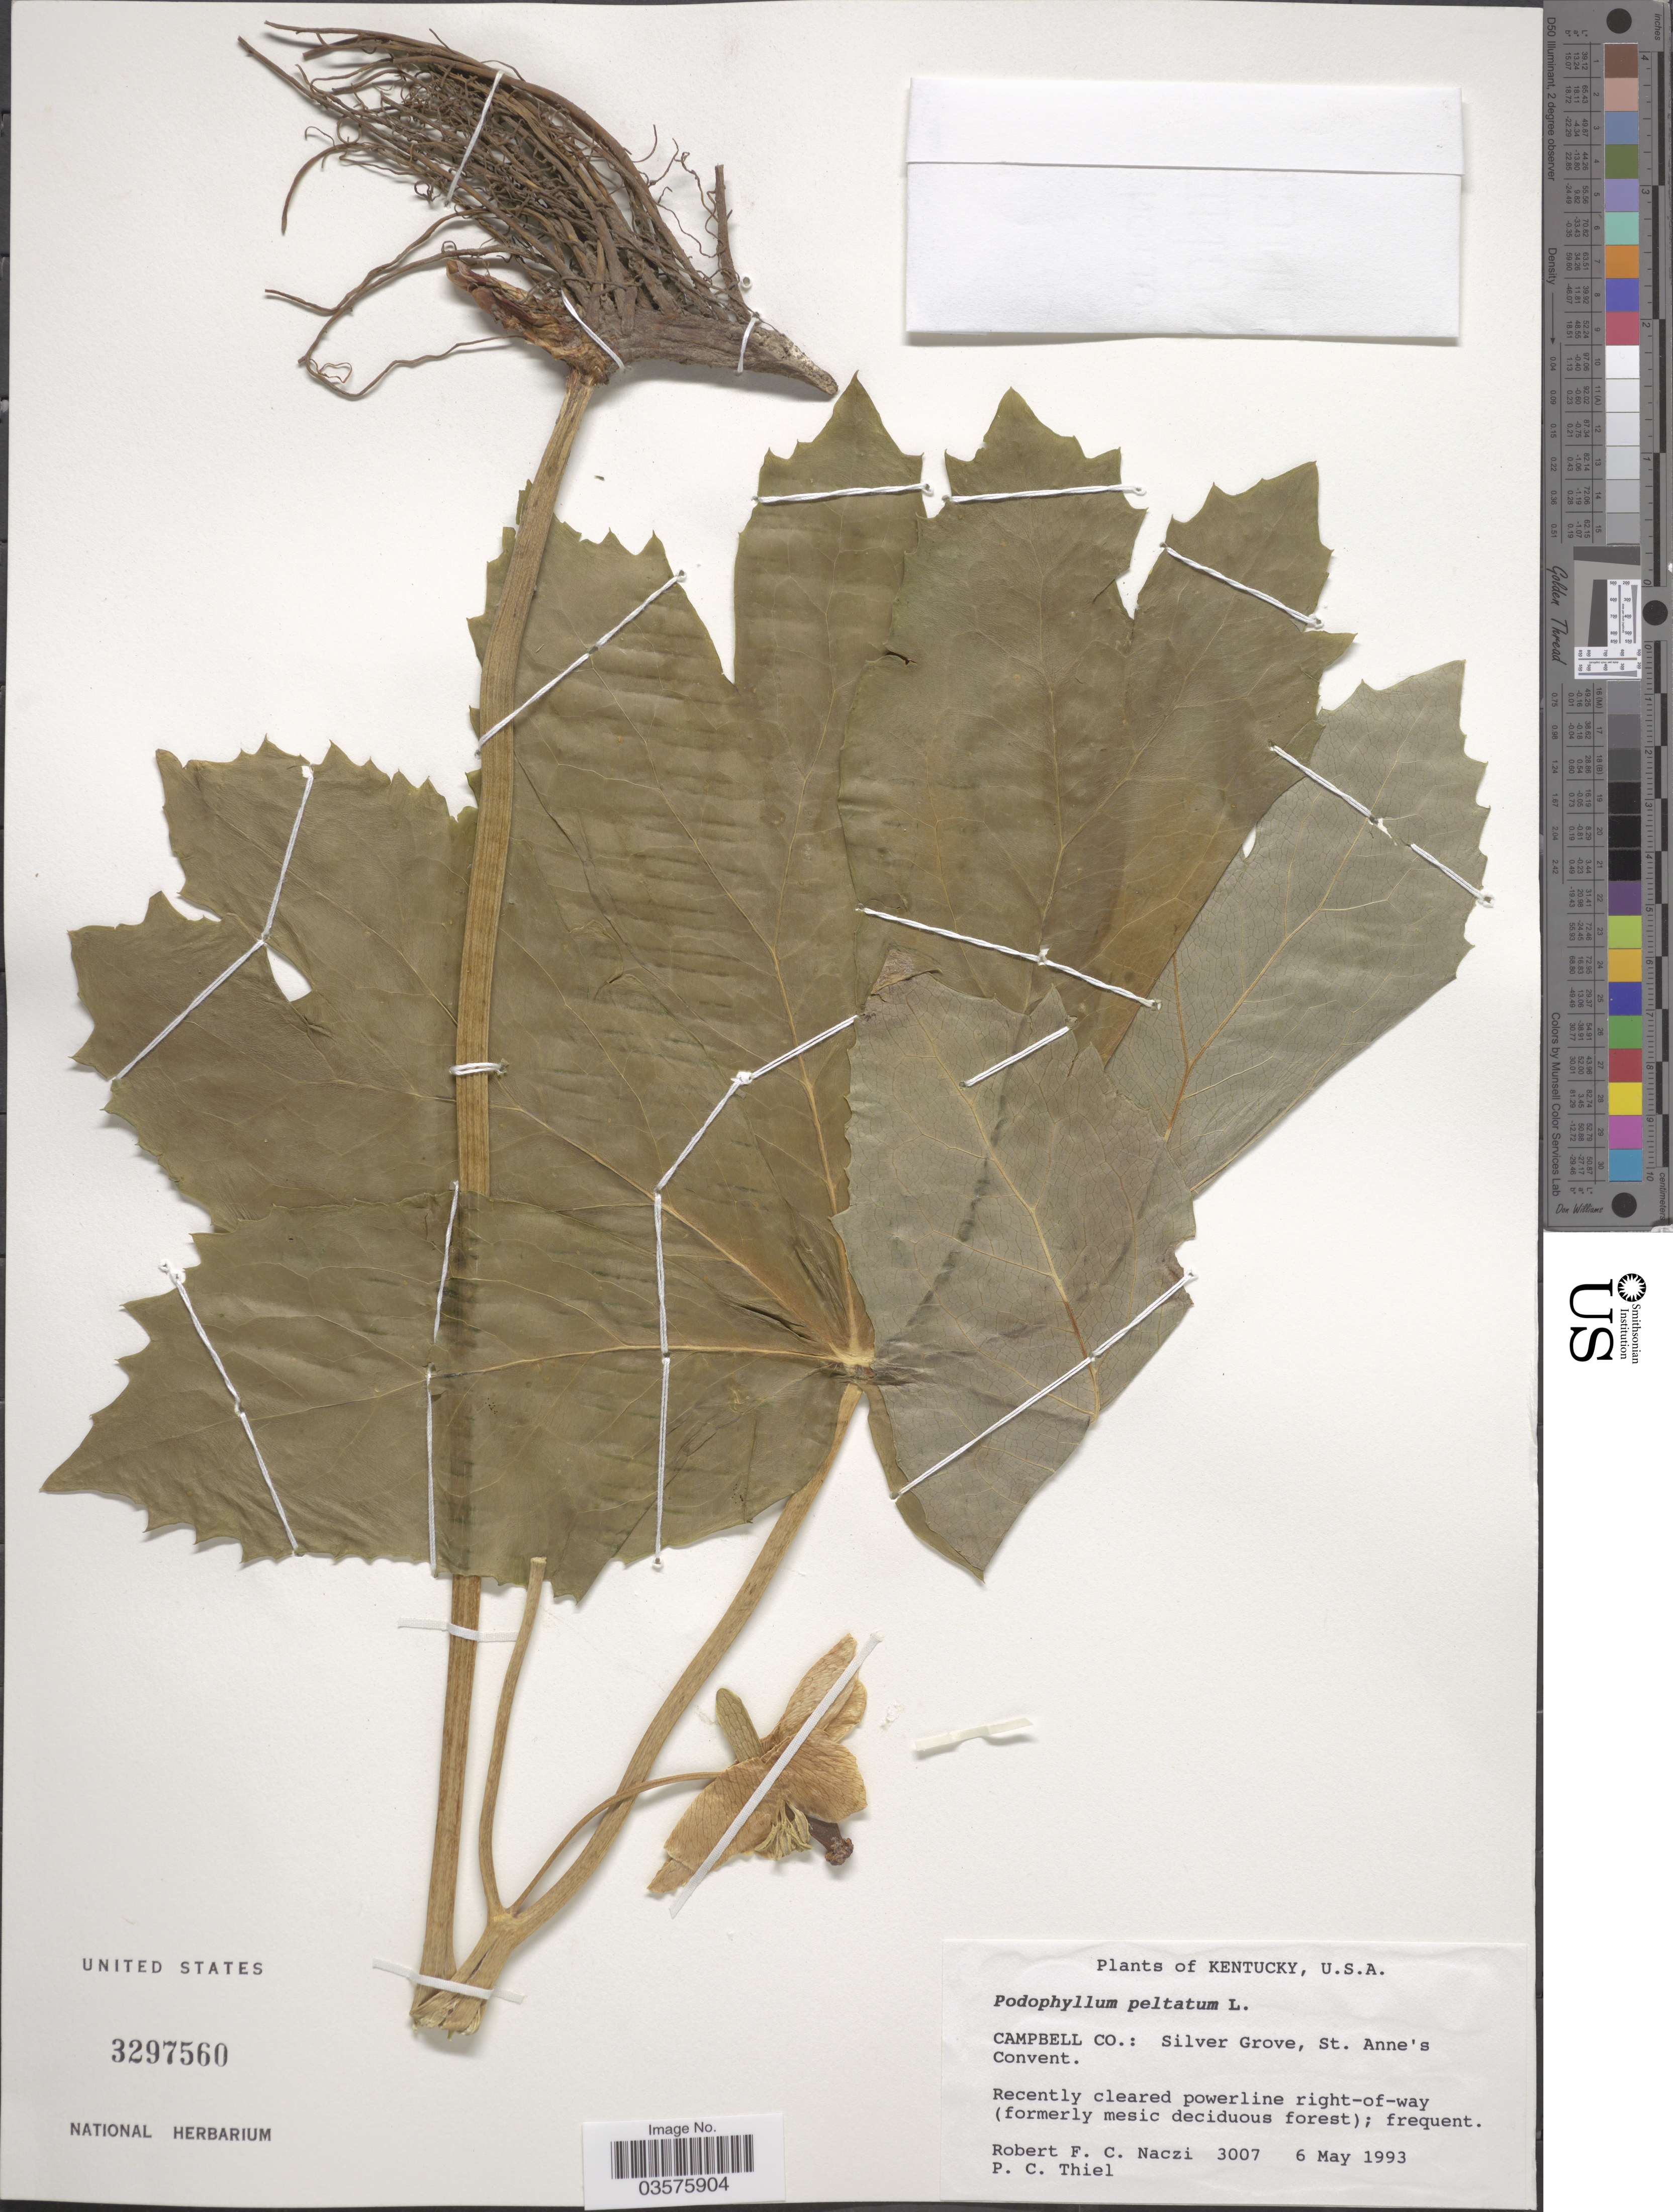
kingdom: Plantae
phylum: Tracheophyta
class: Magnoliopsida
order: Ranunculales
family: Berberidaceae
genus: Podophyllum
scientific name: Podophyllum peltatum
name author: L.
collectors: R. F. C. Naczi & P. Thiel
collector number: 3007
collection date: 1993-05-06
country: United States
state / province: Kentucky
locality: Campbell Co.: Silver Grove, St. Anne's Convent.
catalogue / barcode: US 3297560